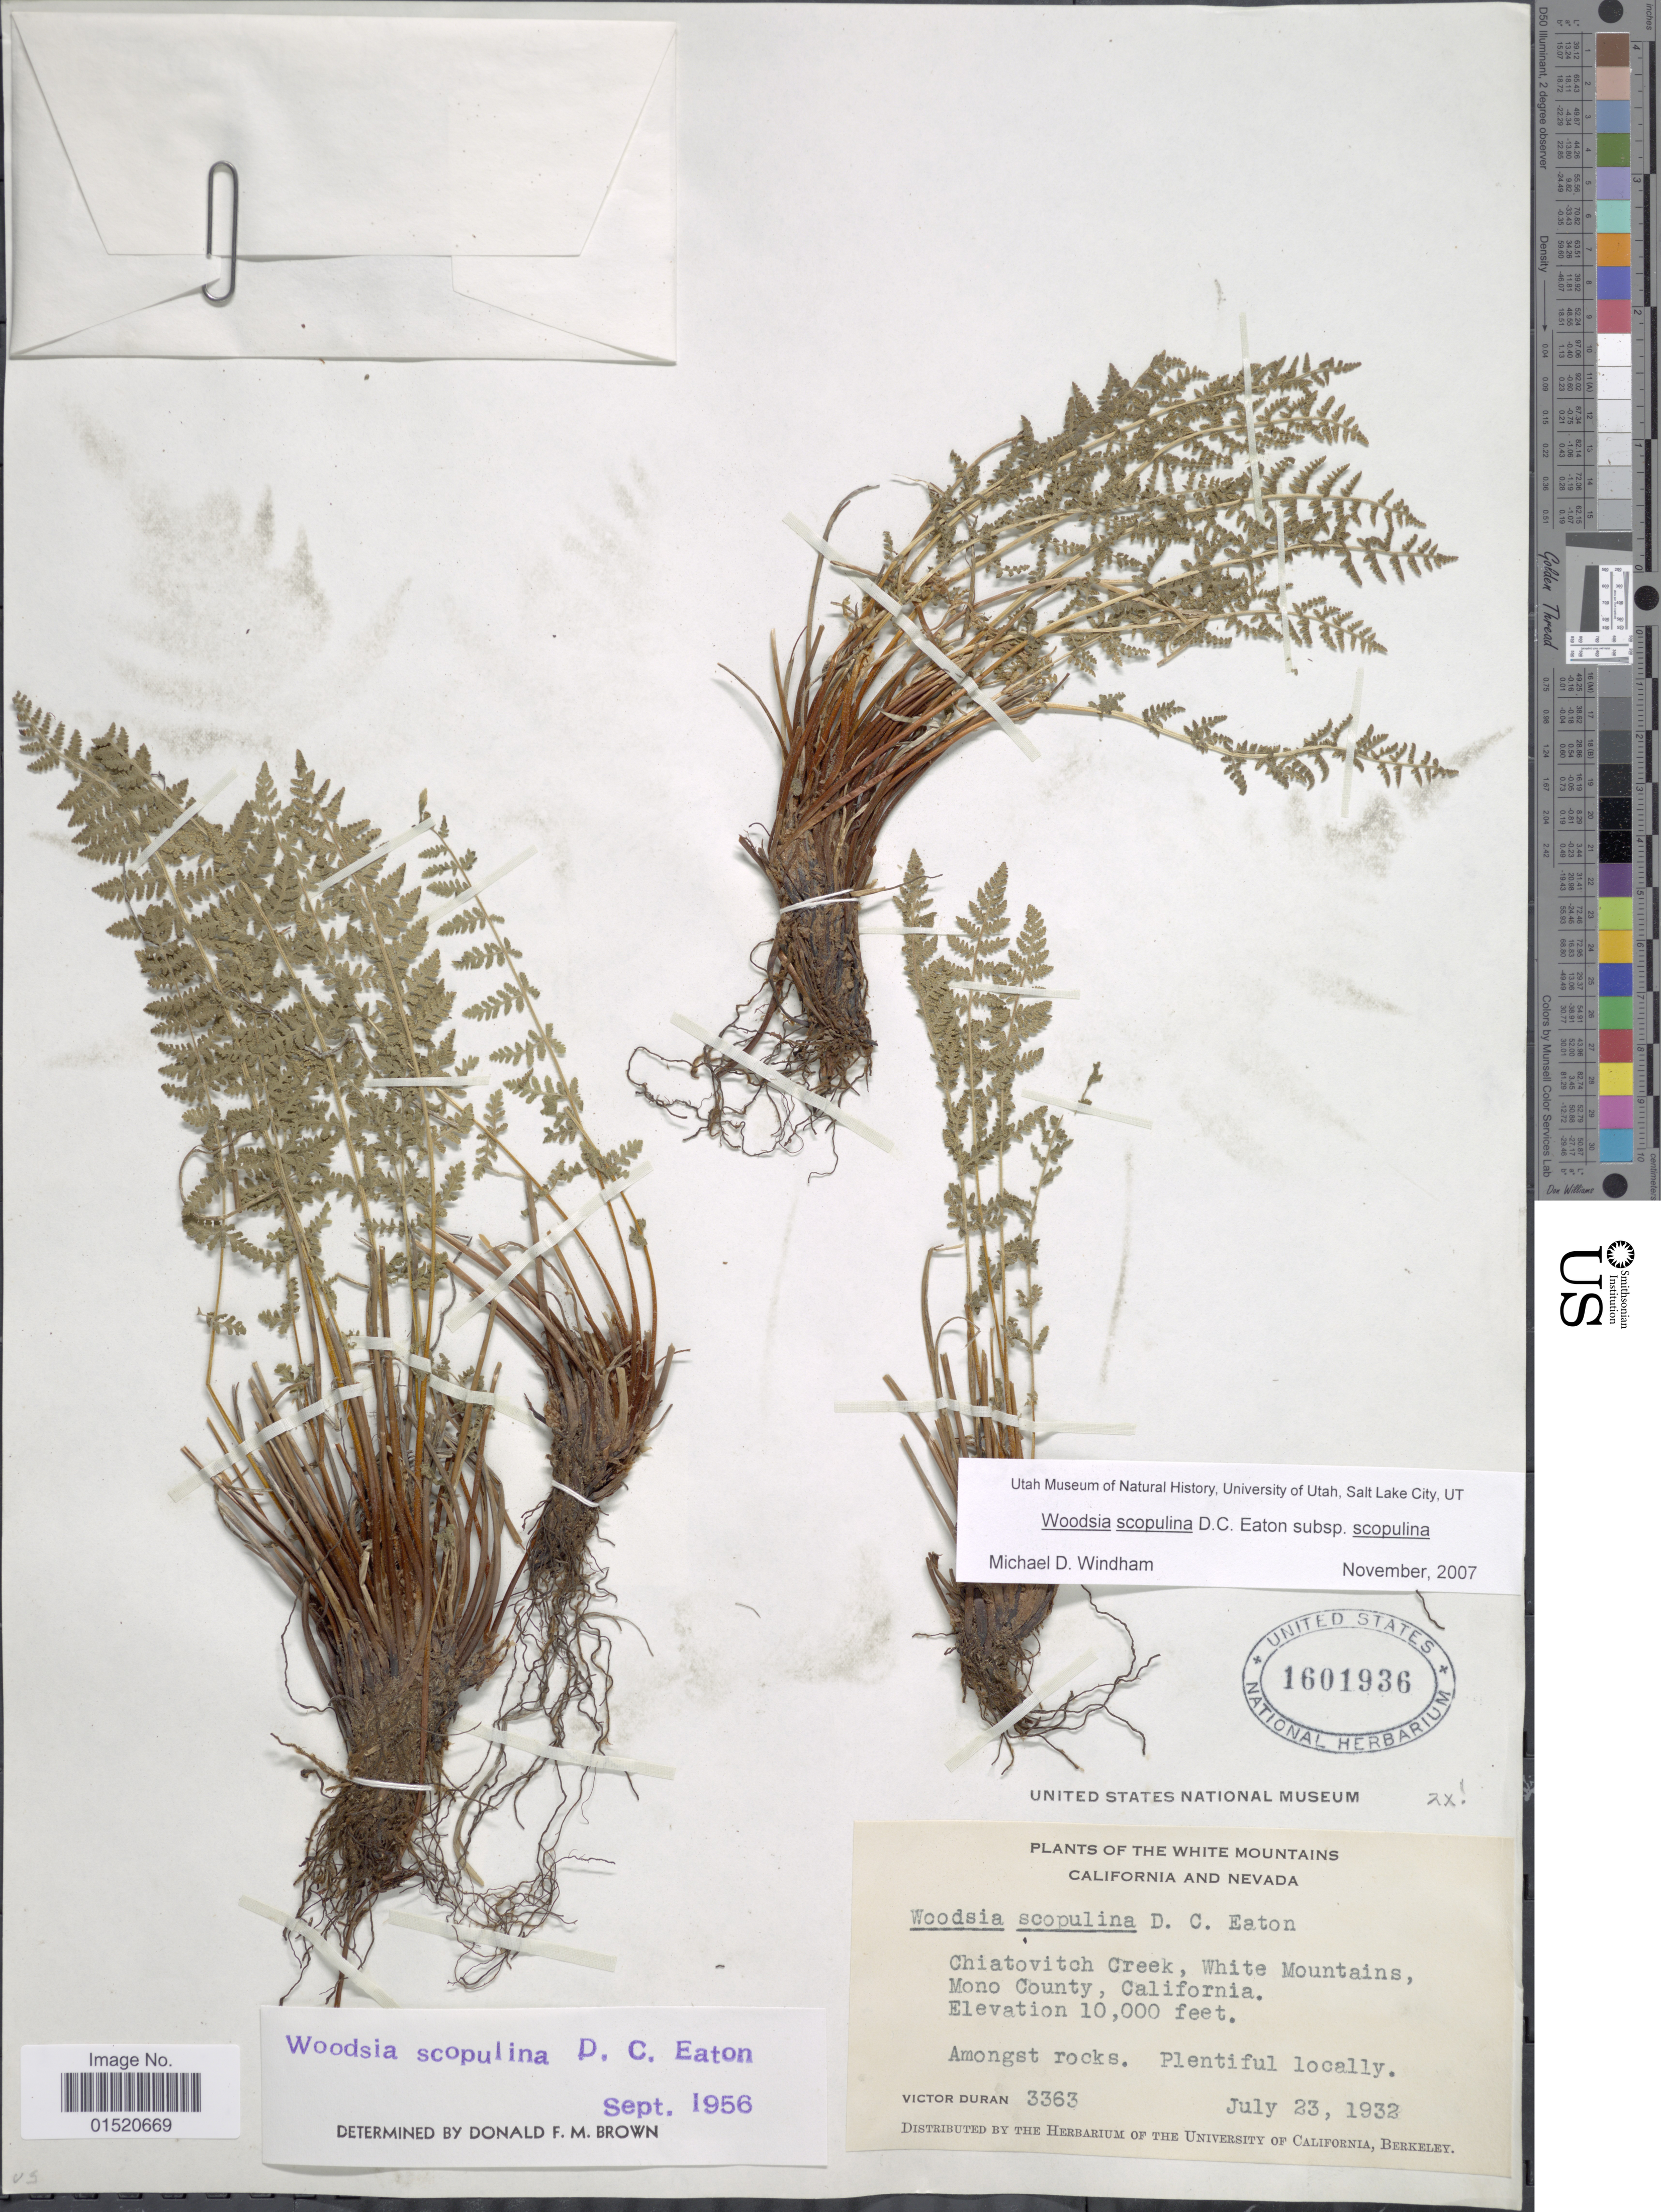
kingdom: Plantae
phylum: Tracheophyta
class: Polypodiopsida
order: Polypodiales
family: Woodsiaceae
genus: Woodsia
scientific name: Woodsia scopulina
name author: D.C. Eaton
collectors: V. Duran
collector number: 3363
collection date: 1932-07-23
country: United States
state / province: California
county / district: Mono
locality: The White Mountains California and Nevada, Chiatovitch Creek, White Mountains, Mono County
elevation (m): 3048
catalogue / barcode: US 1601936